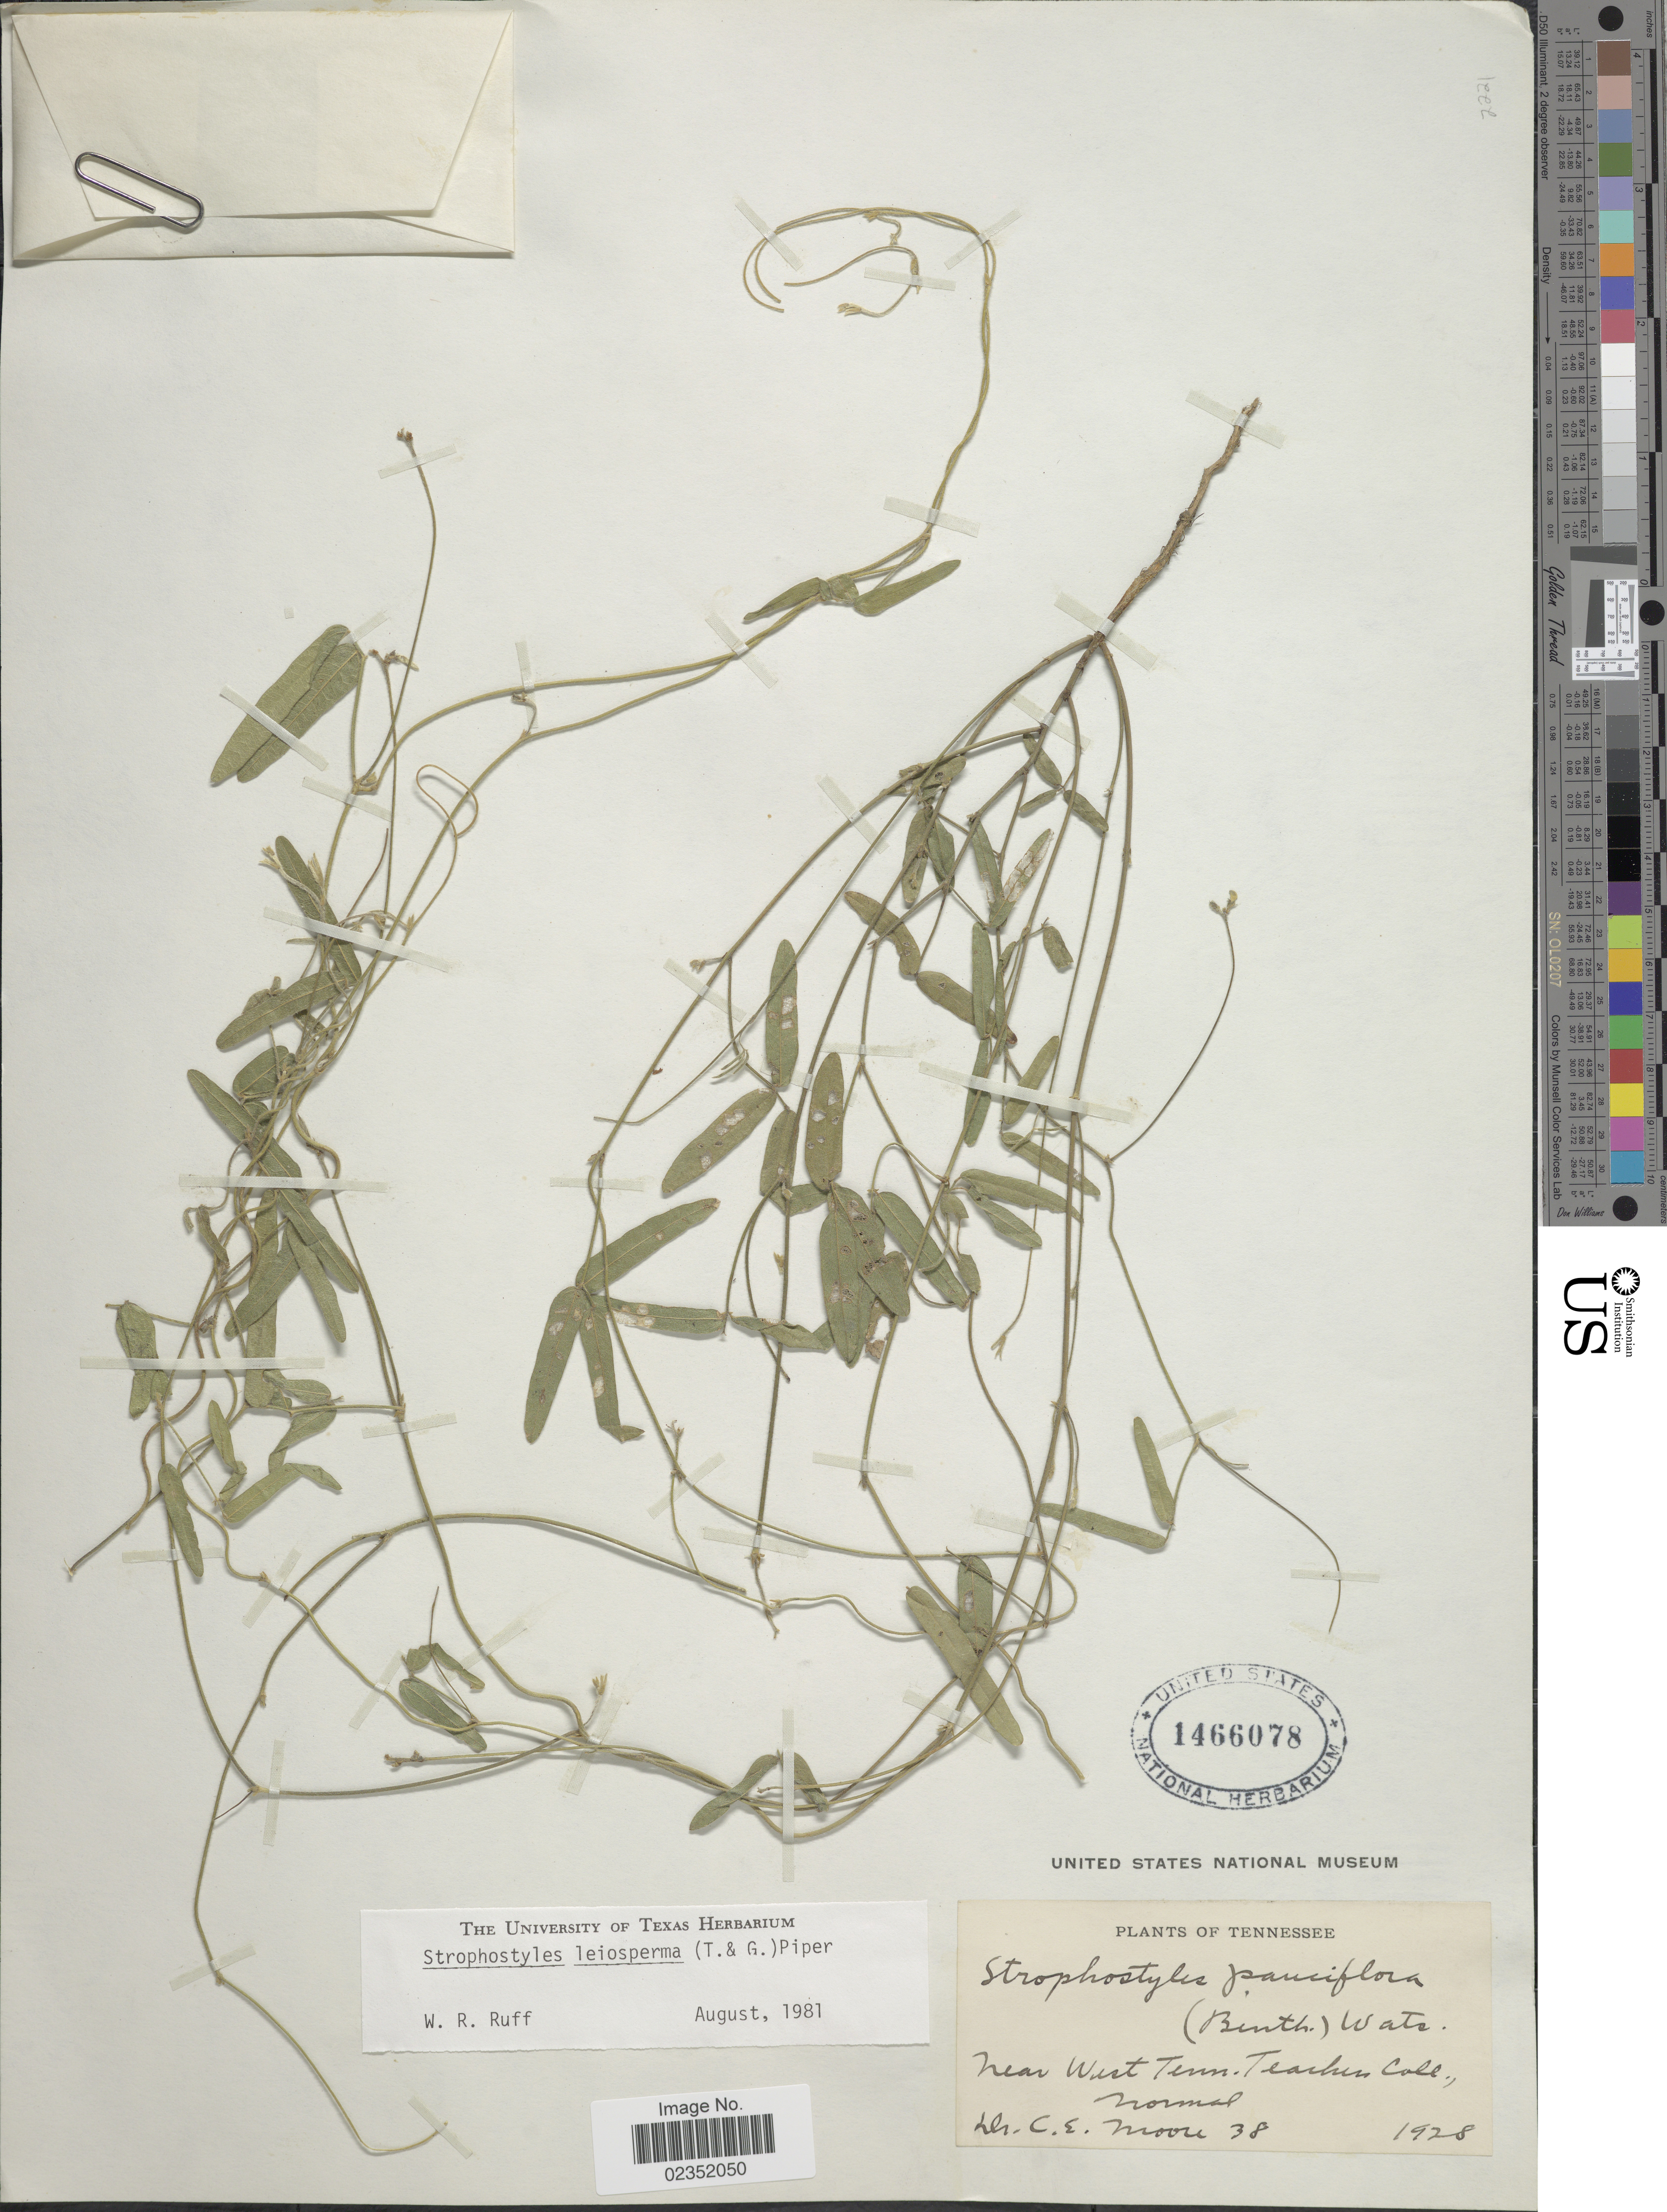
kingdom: Plantae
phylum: Tracheophyta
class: Magnoliopsida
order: Fabales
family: Fabaceae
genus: Strophostyles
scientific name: Strophostyles leiosperma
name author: (Torr. & A. Gray) Piper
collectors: C. Moore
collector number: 38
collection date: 1928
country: United States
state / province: Tennessee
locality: Near West Tenn. Teachers Coll.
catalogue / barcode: US 1466078